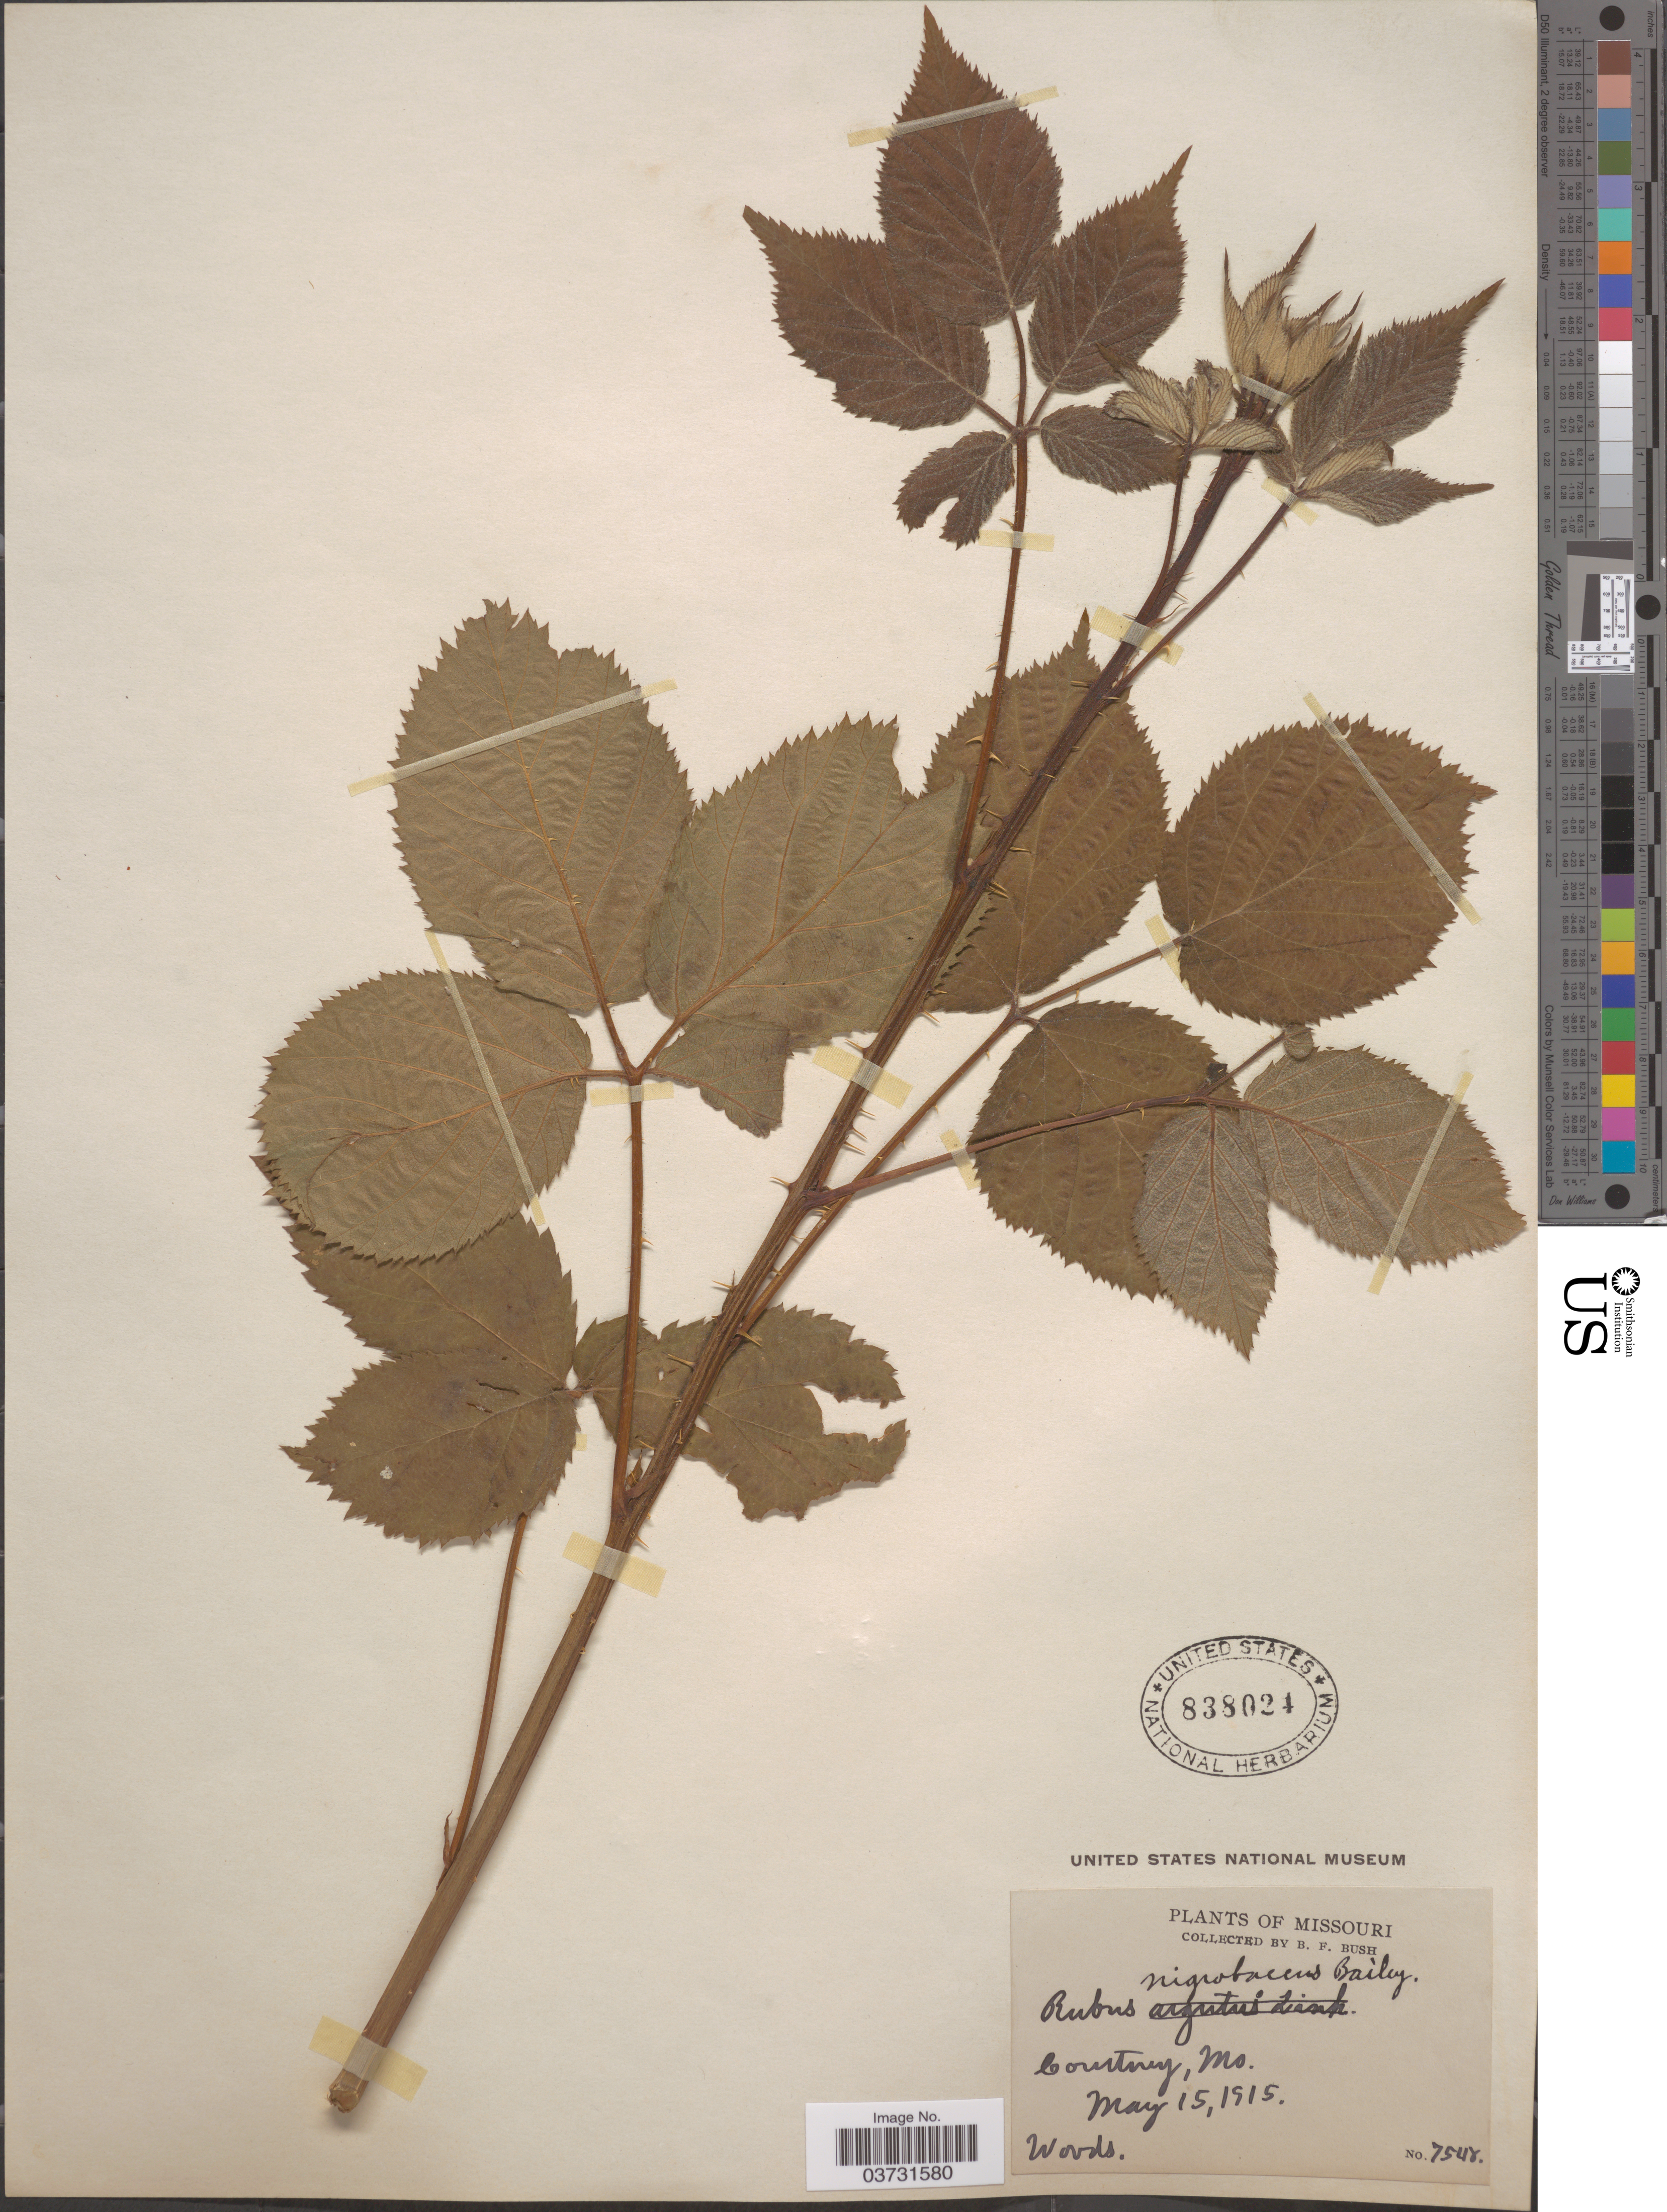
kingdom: Plantae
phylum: Tracheophyta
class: Magnoliopsida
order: Rosales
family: Rosaceae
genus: Rubus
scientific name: Rubus nigrobaccus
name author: L.H. Bailey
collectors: B. F. Bush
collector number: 7548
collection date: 1915-05-15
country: United States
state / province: Missouri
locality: Courtney.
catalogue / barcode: US 838024